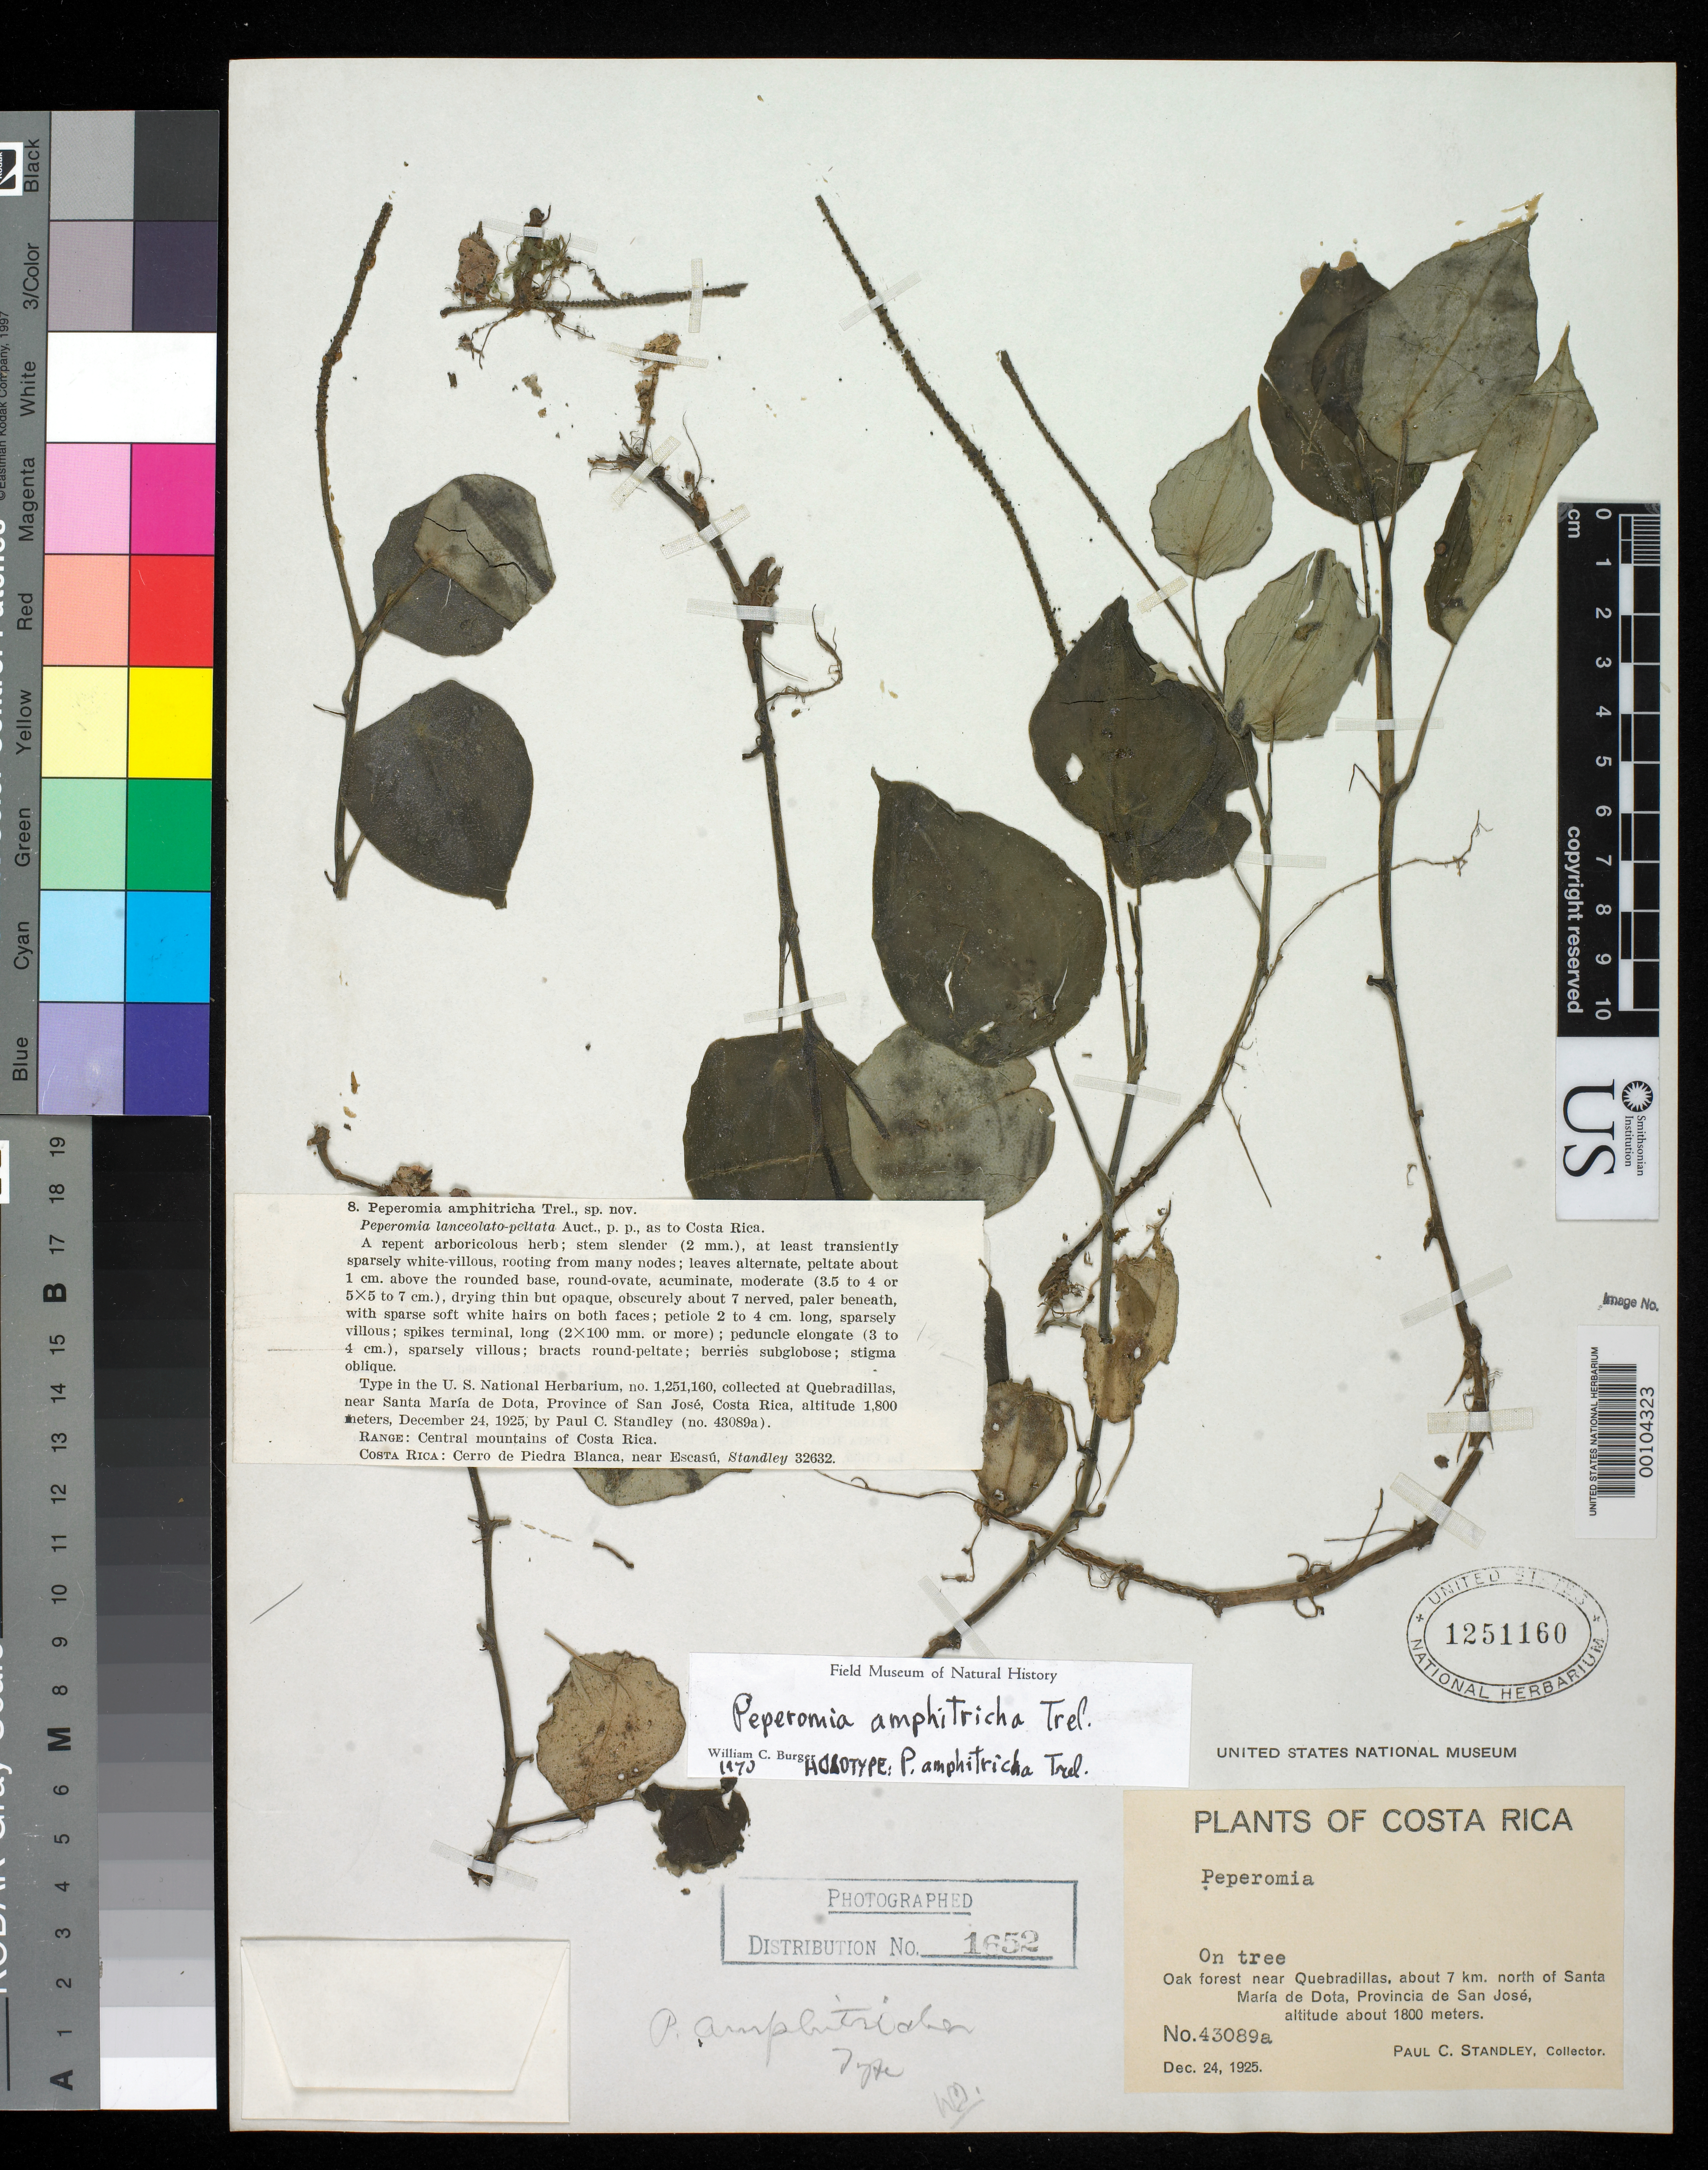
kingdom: Plantae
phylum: Tracheophyta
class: Magnoliopsida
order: Piperales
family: Piperaceae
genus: Peperomia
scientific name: Peperomia amphitricha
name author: Trel.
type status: Holotype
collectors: P. C. Standley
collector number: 43089 a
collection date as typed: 24 Dec 1925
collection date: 1925-12-24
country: Costa Rica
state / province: San José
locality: Near Quebradillas, 7 km. north of Santa Maria de Dota.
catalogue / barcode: US 1251160